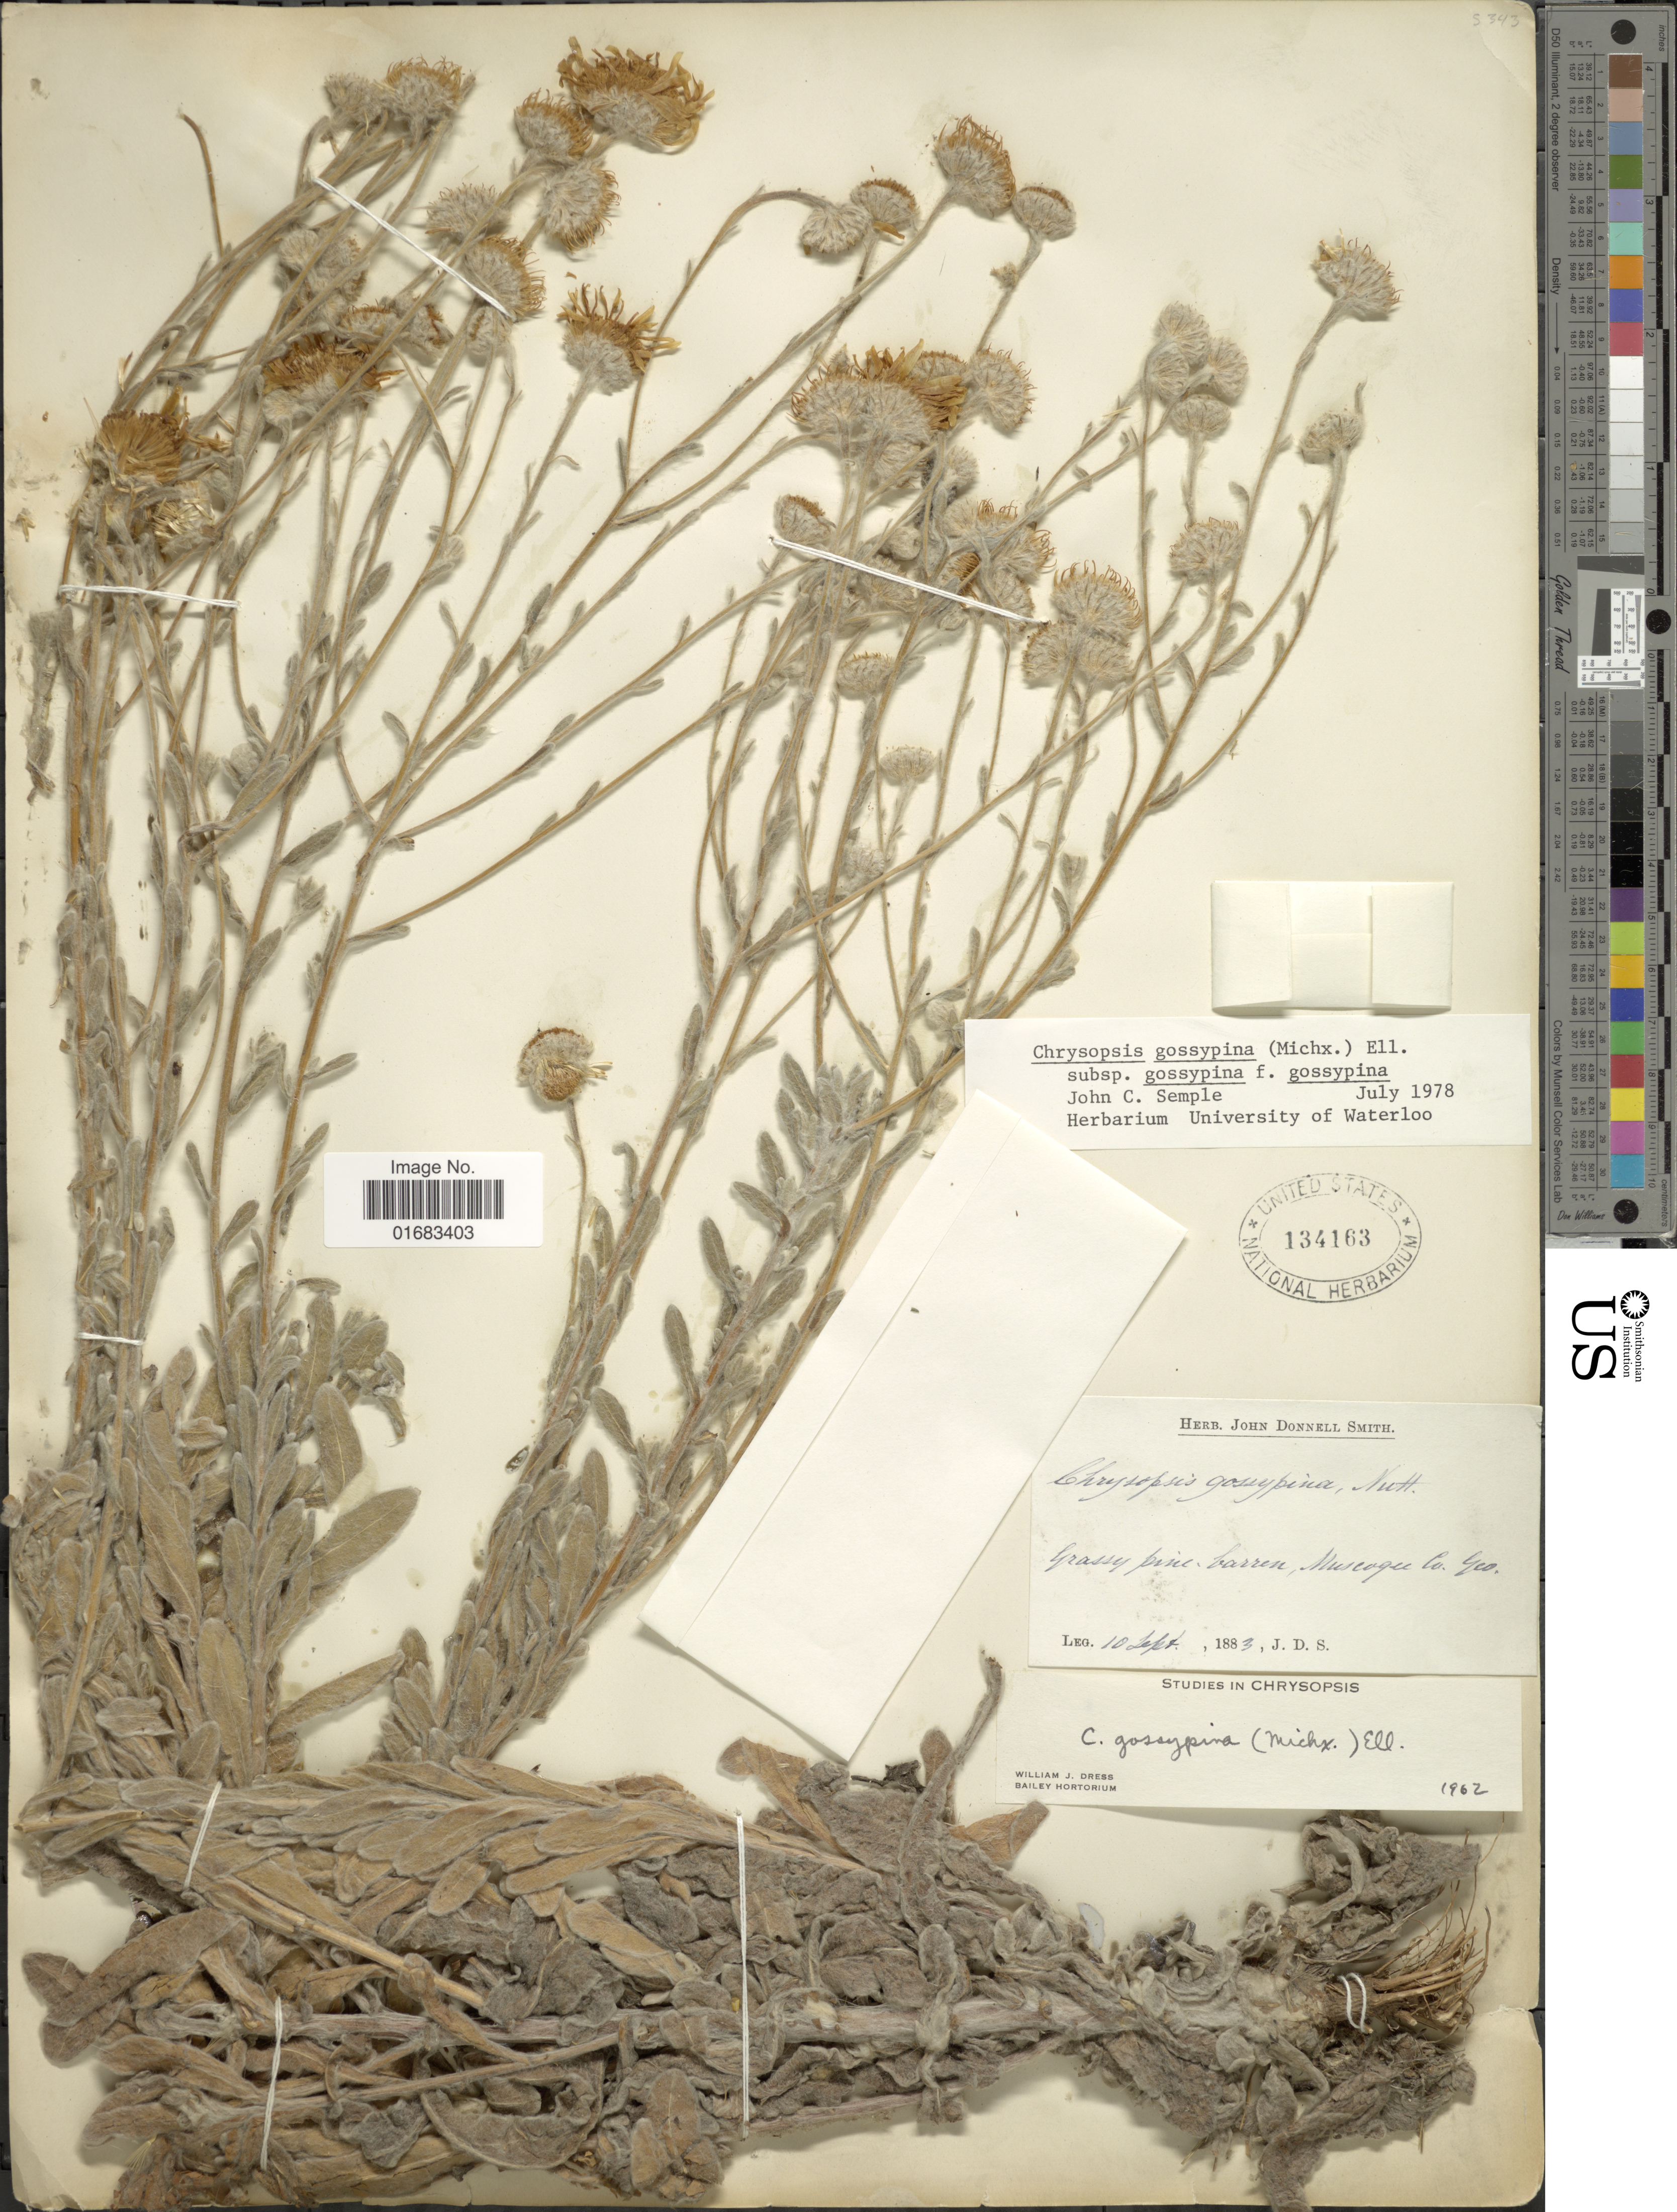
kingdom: Plantae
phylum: Tracheophyta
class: Magnoliopsida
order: Asterales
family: Asteraceae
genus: Chrysopsis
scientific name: Chrysopsis gossypina f. gossypina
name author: (Michx.) Elliott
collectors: J. Donnell Smith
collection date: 1883-09-10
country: United States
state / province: Georgia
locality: Grassy pine barren, Muscogee Co.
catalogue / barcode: US 134163